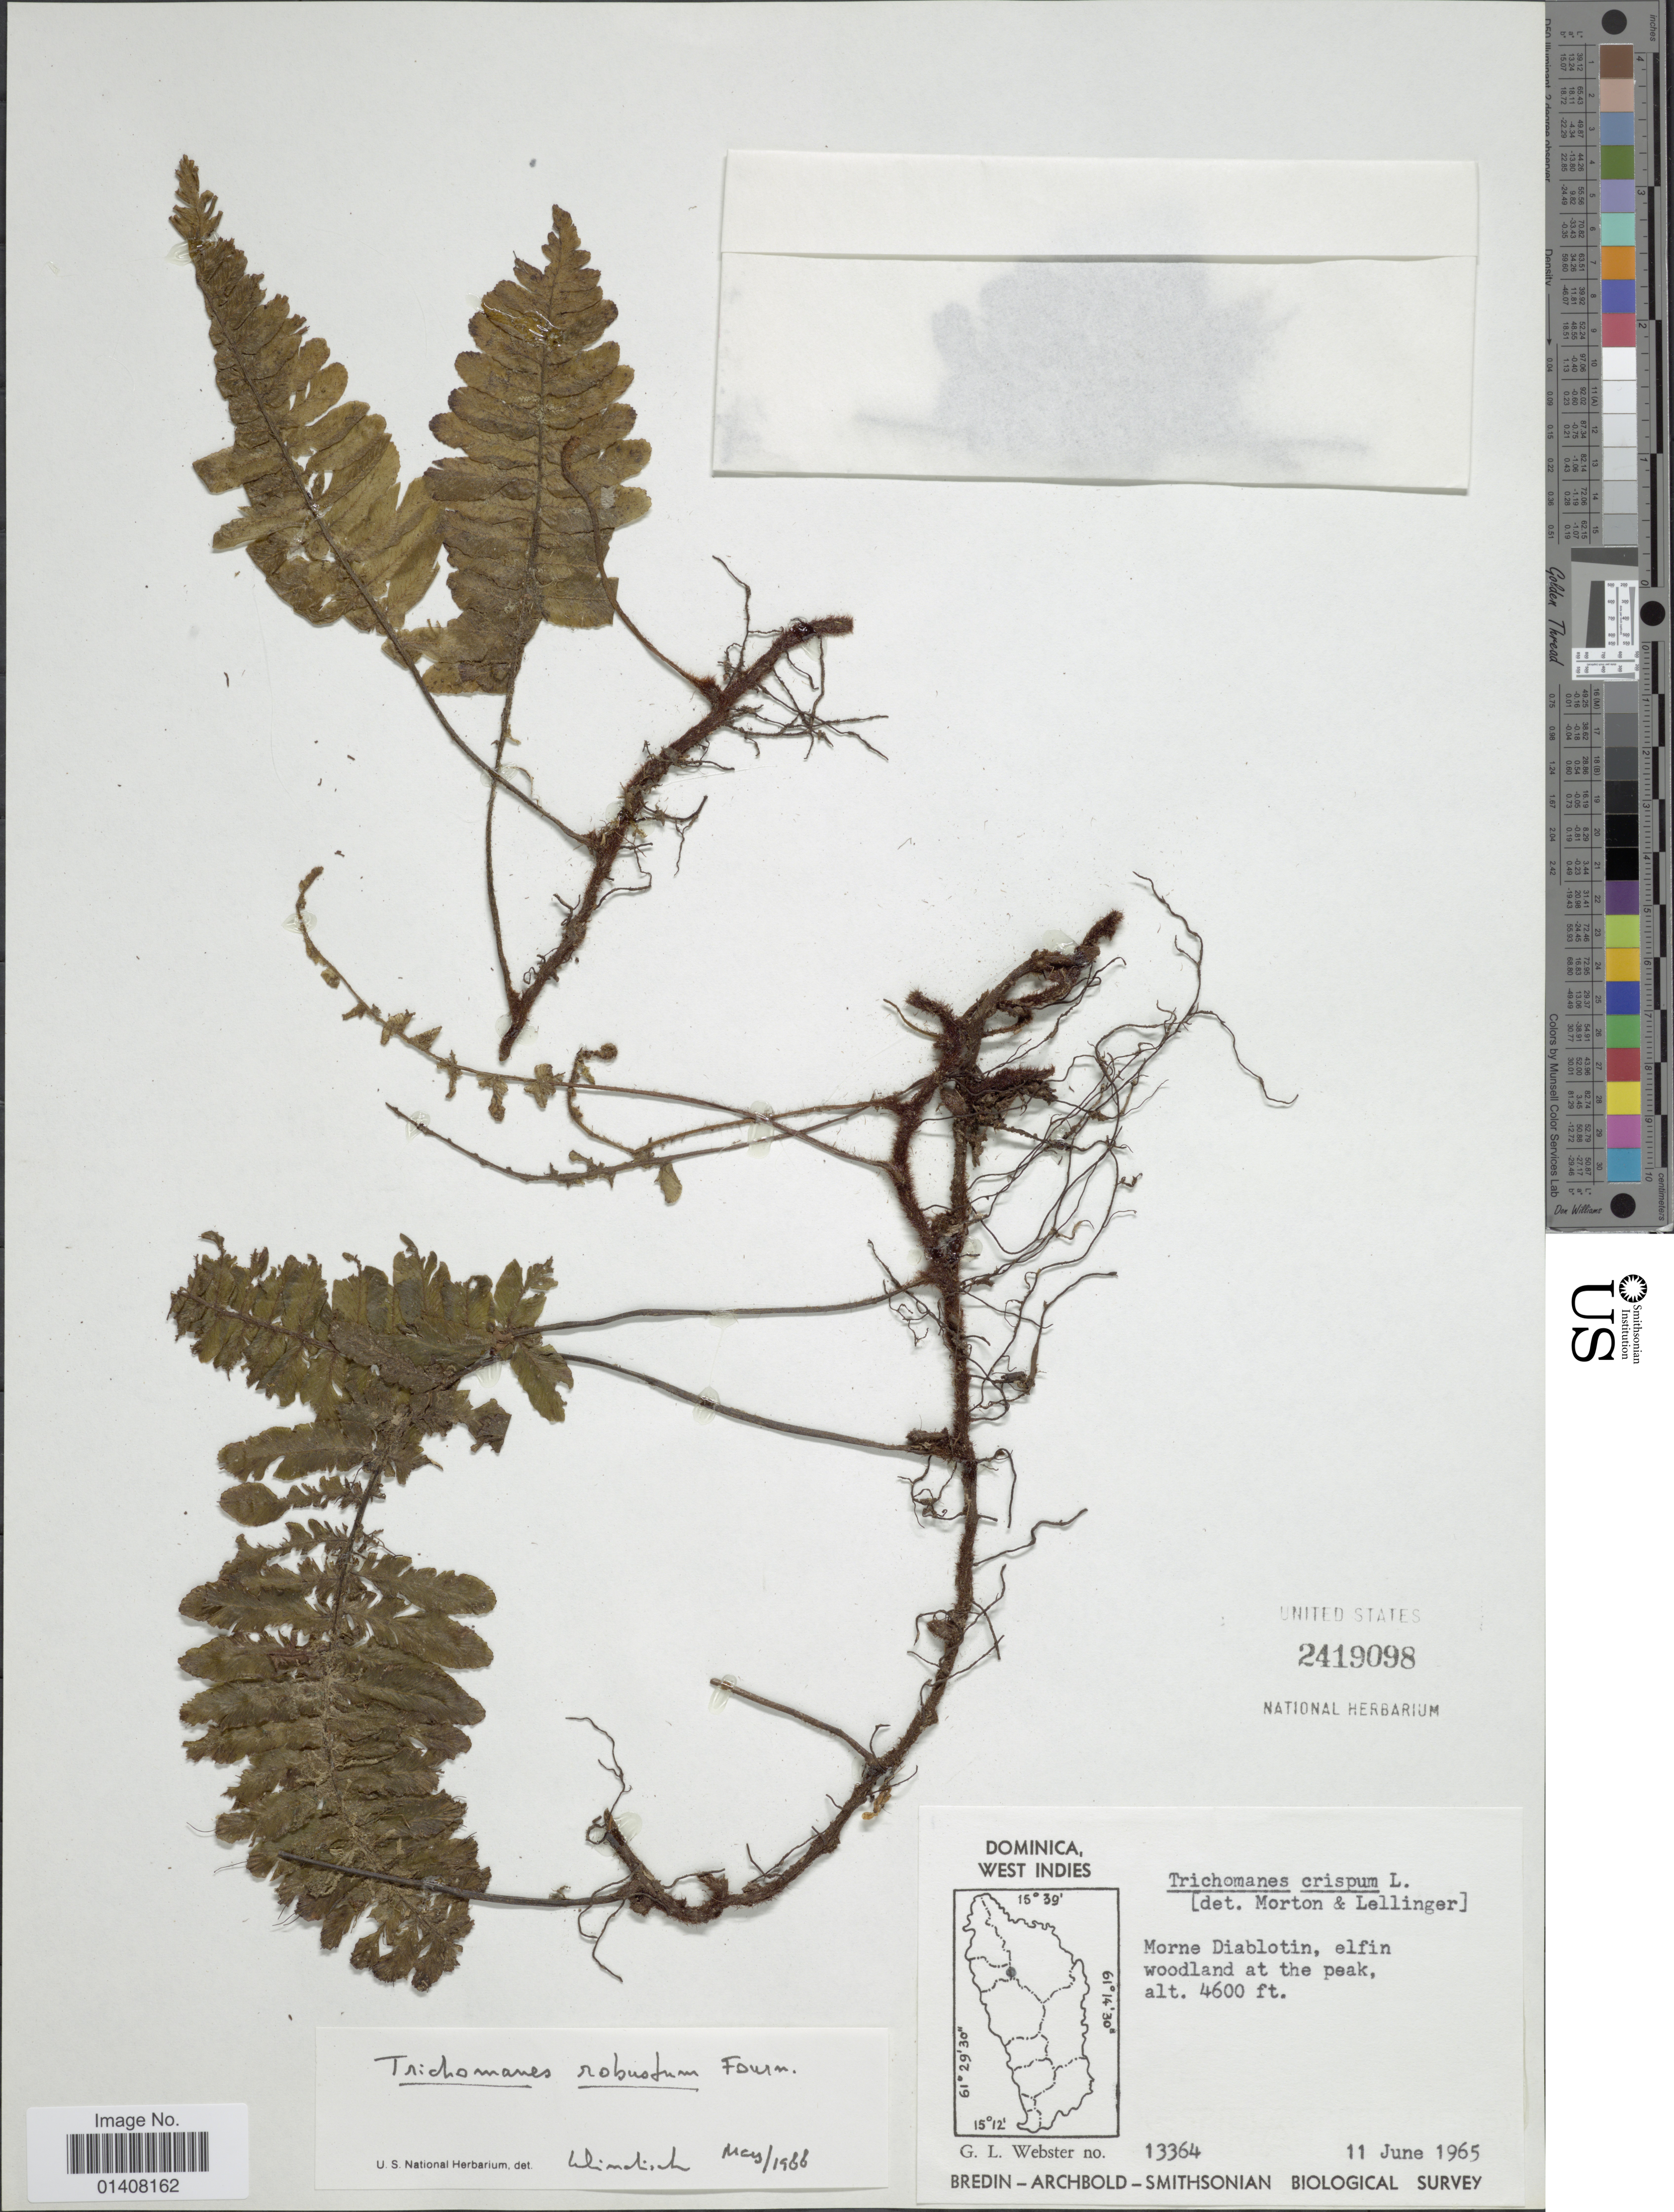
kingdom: Plantae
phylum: Tracheophyta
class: Polypodiopsida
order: Hymenophyllales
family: Hymenophyllaceae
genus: Trichomanes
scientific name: Trichomanes robustum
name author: E. Fourn.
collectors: G. L. Webster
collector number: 13364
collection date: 1965-06-11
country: Dominica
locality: Dominica, West Indies, Morne Diabloton, elfin woodland at the peak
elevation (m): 1402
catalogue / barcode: US 2419098